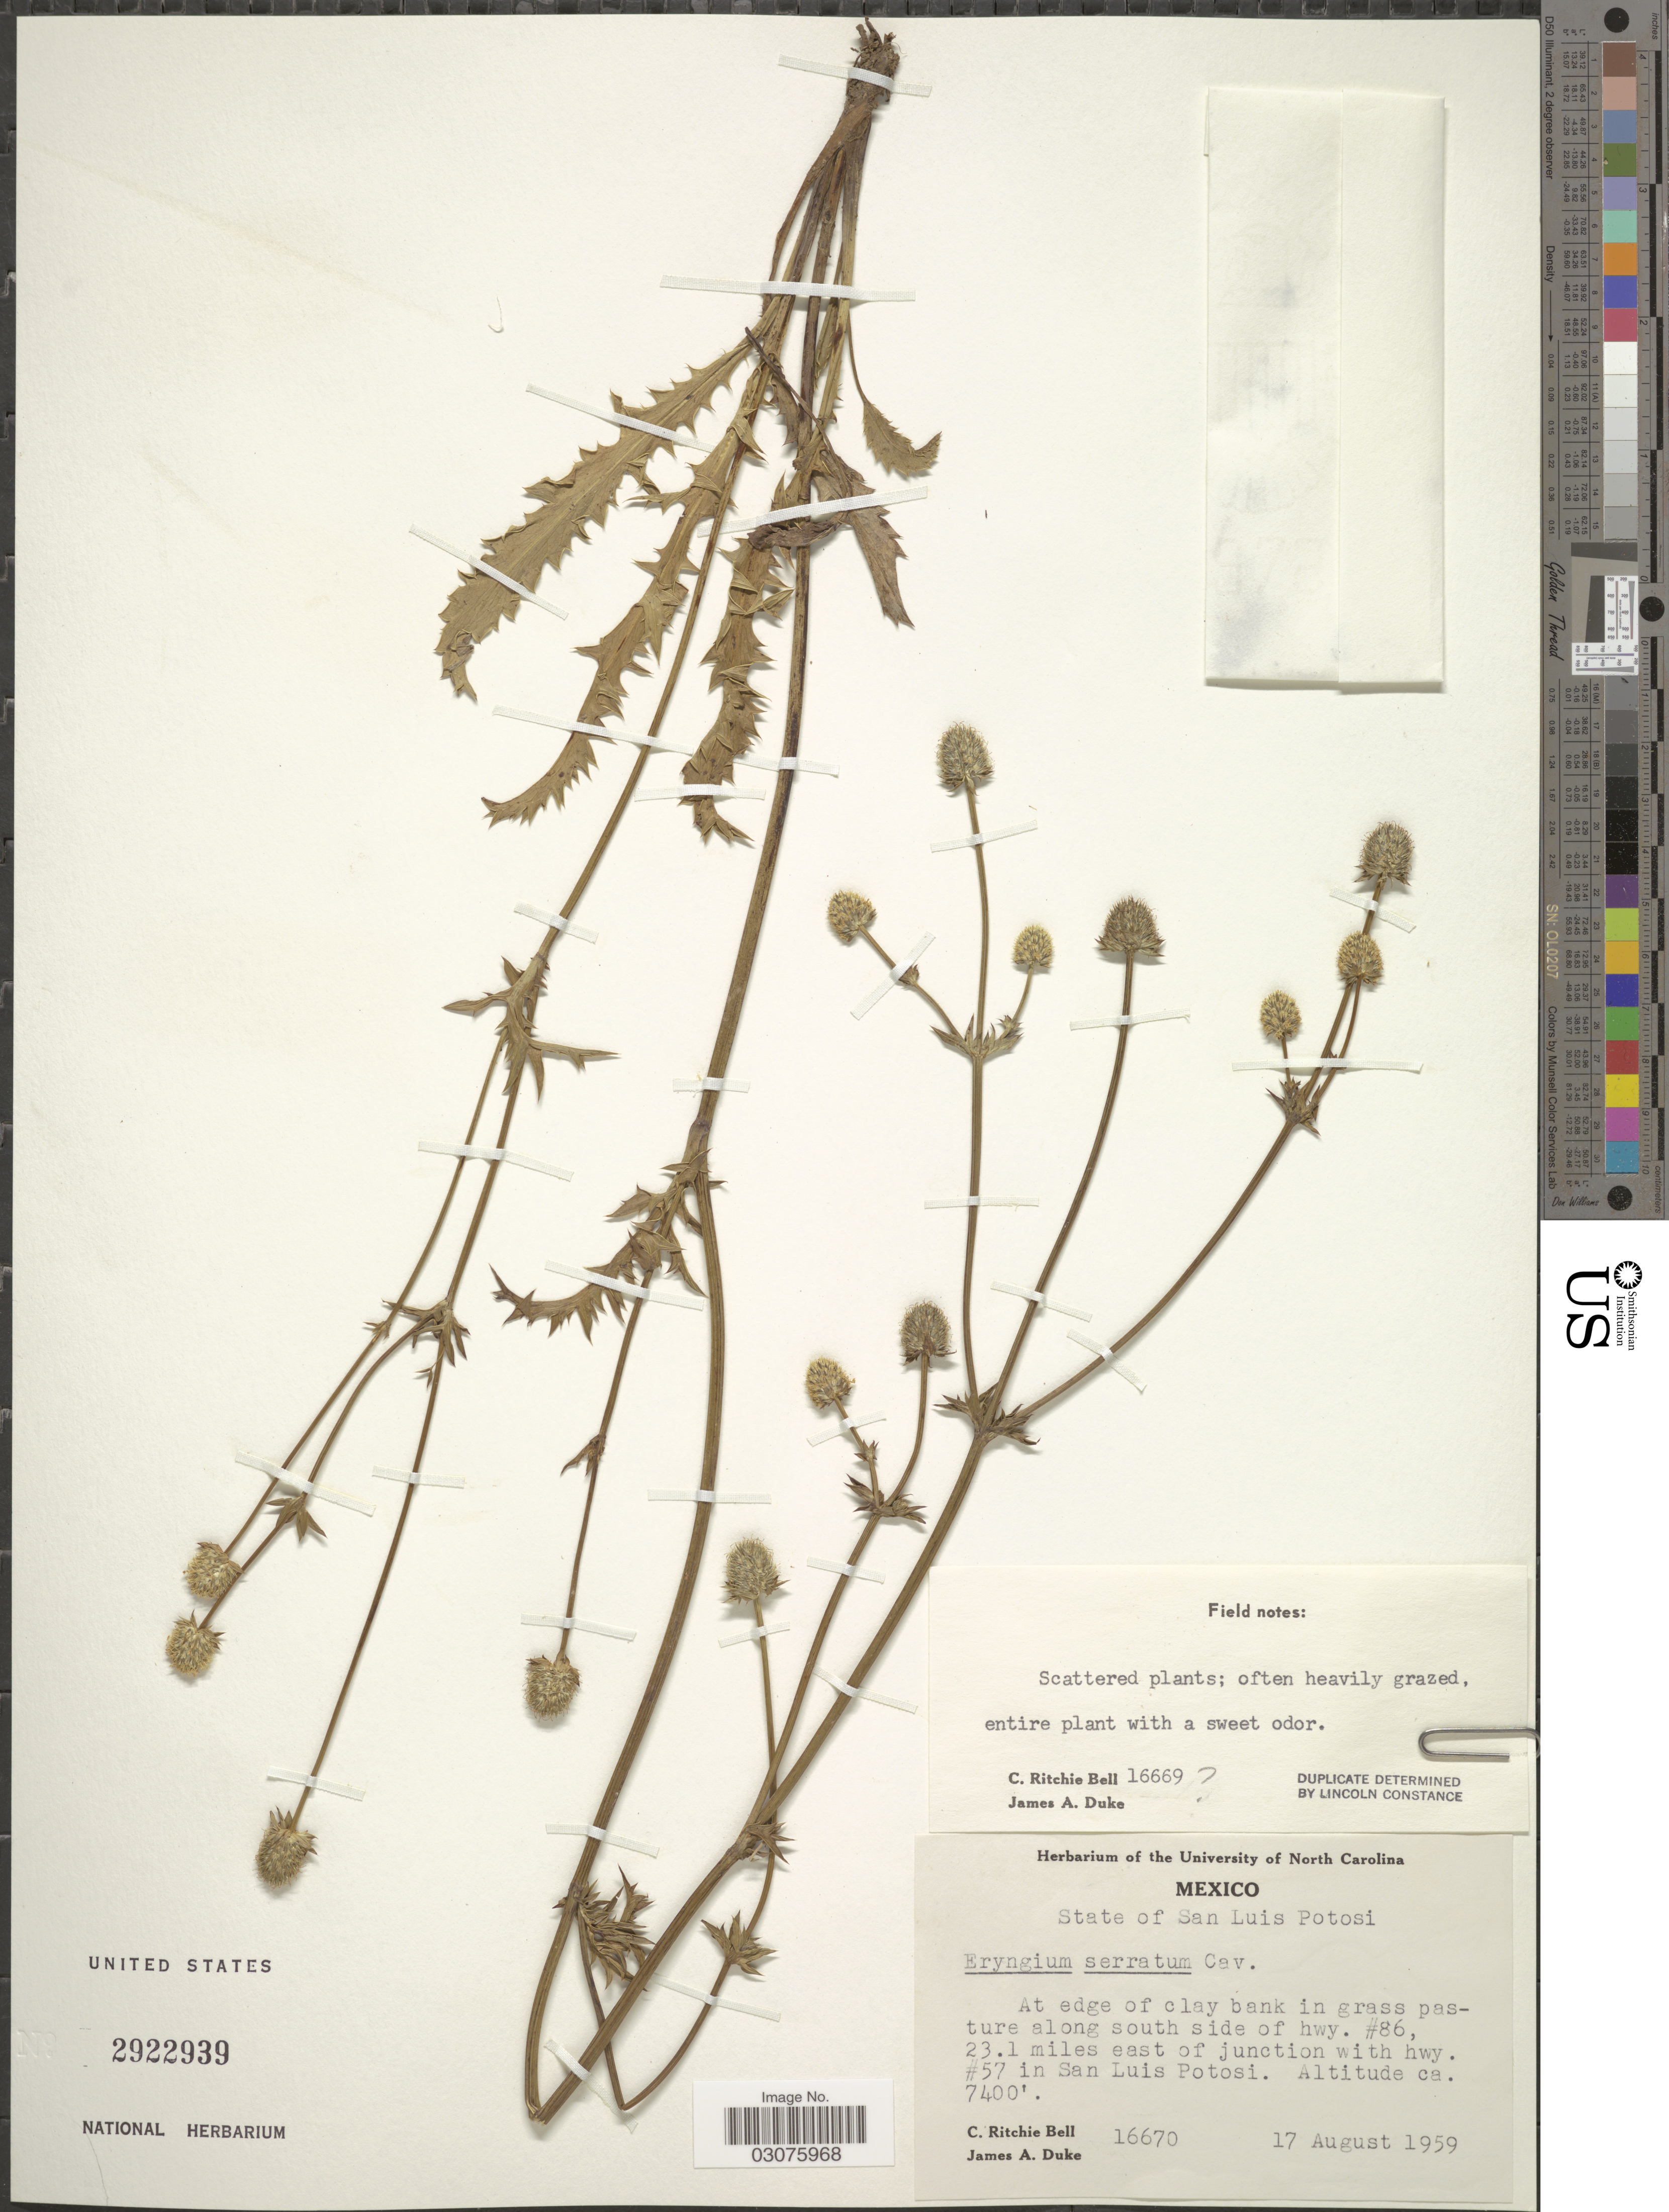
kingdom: Plantae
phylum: Tracheophyta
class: Magnoliopsida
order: Apiales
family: Apiaceae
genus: Eryngium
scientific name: Eryngium serratum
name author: Cav.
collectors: C. R. Bell & J. A. Duke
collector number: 16670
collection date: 1959-08-17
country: Mexico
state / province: San Luis Potosí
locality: State of San Luis Potosi. At edge of clay bank in grass pasture along south side of hwy. #86, 23.1 miles east of junction with hwy. #57 in San Luis Potosi.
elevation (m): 2256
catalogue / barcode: US 2922939